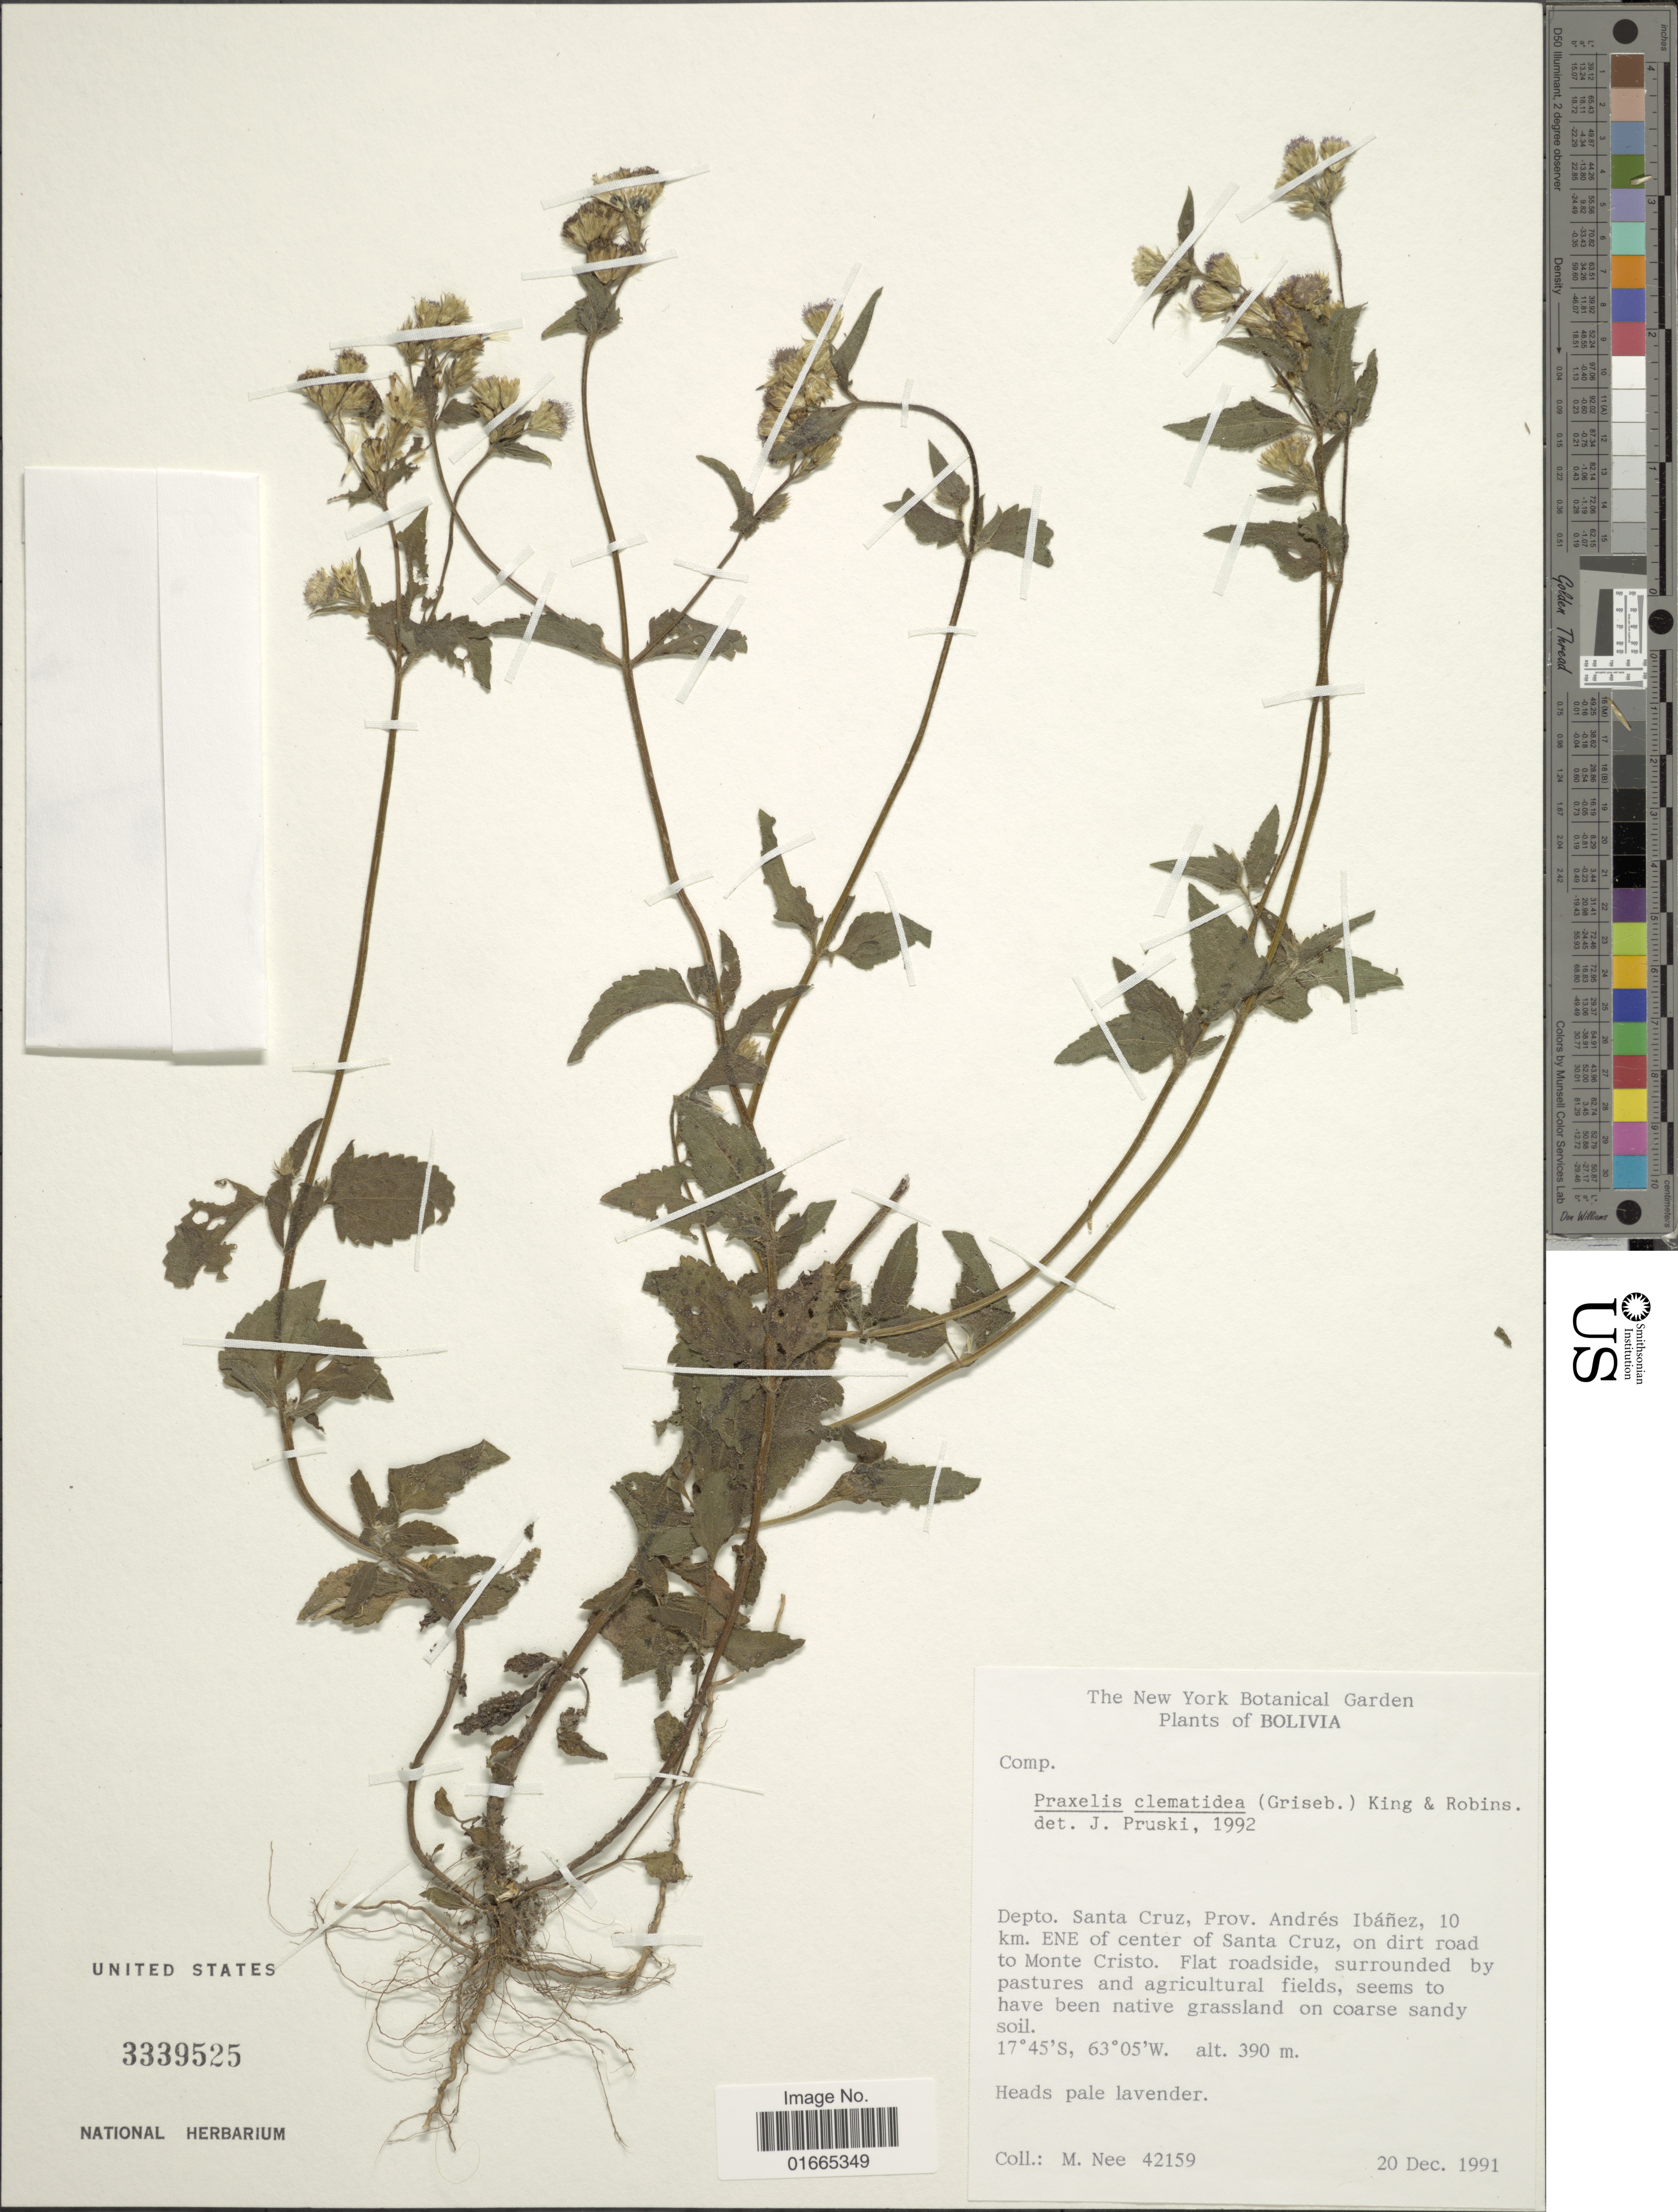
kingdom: Plantae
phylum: Tracheophyta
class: Magnoliopsida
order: Asterales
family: Asteraceae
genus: Praxelis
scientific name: Praxelis clematidea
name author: (Griseb.) R.M. King & H. Rob.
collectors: M. Nee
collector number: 42159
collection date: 1991-12-20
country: Bolivia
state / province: Santa Cruz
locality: Depto. Santa Cruz, Prov. Andrés Ibáñez, 10 km. ENE of center of Santa Cruz, on dirt road to Monte Cristo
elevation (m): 390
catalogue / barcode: US 3339525